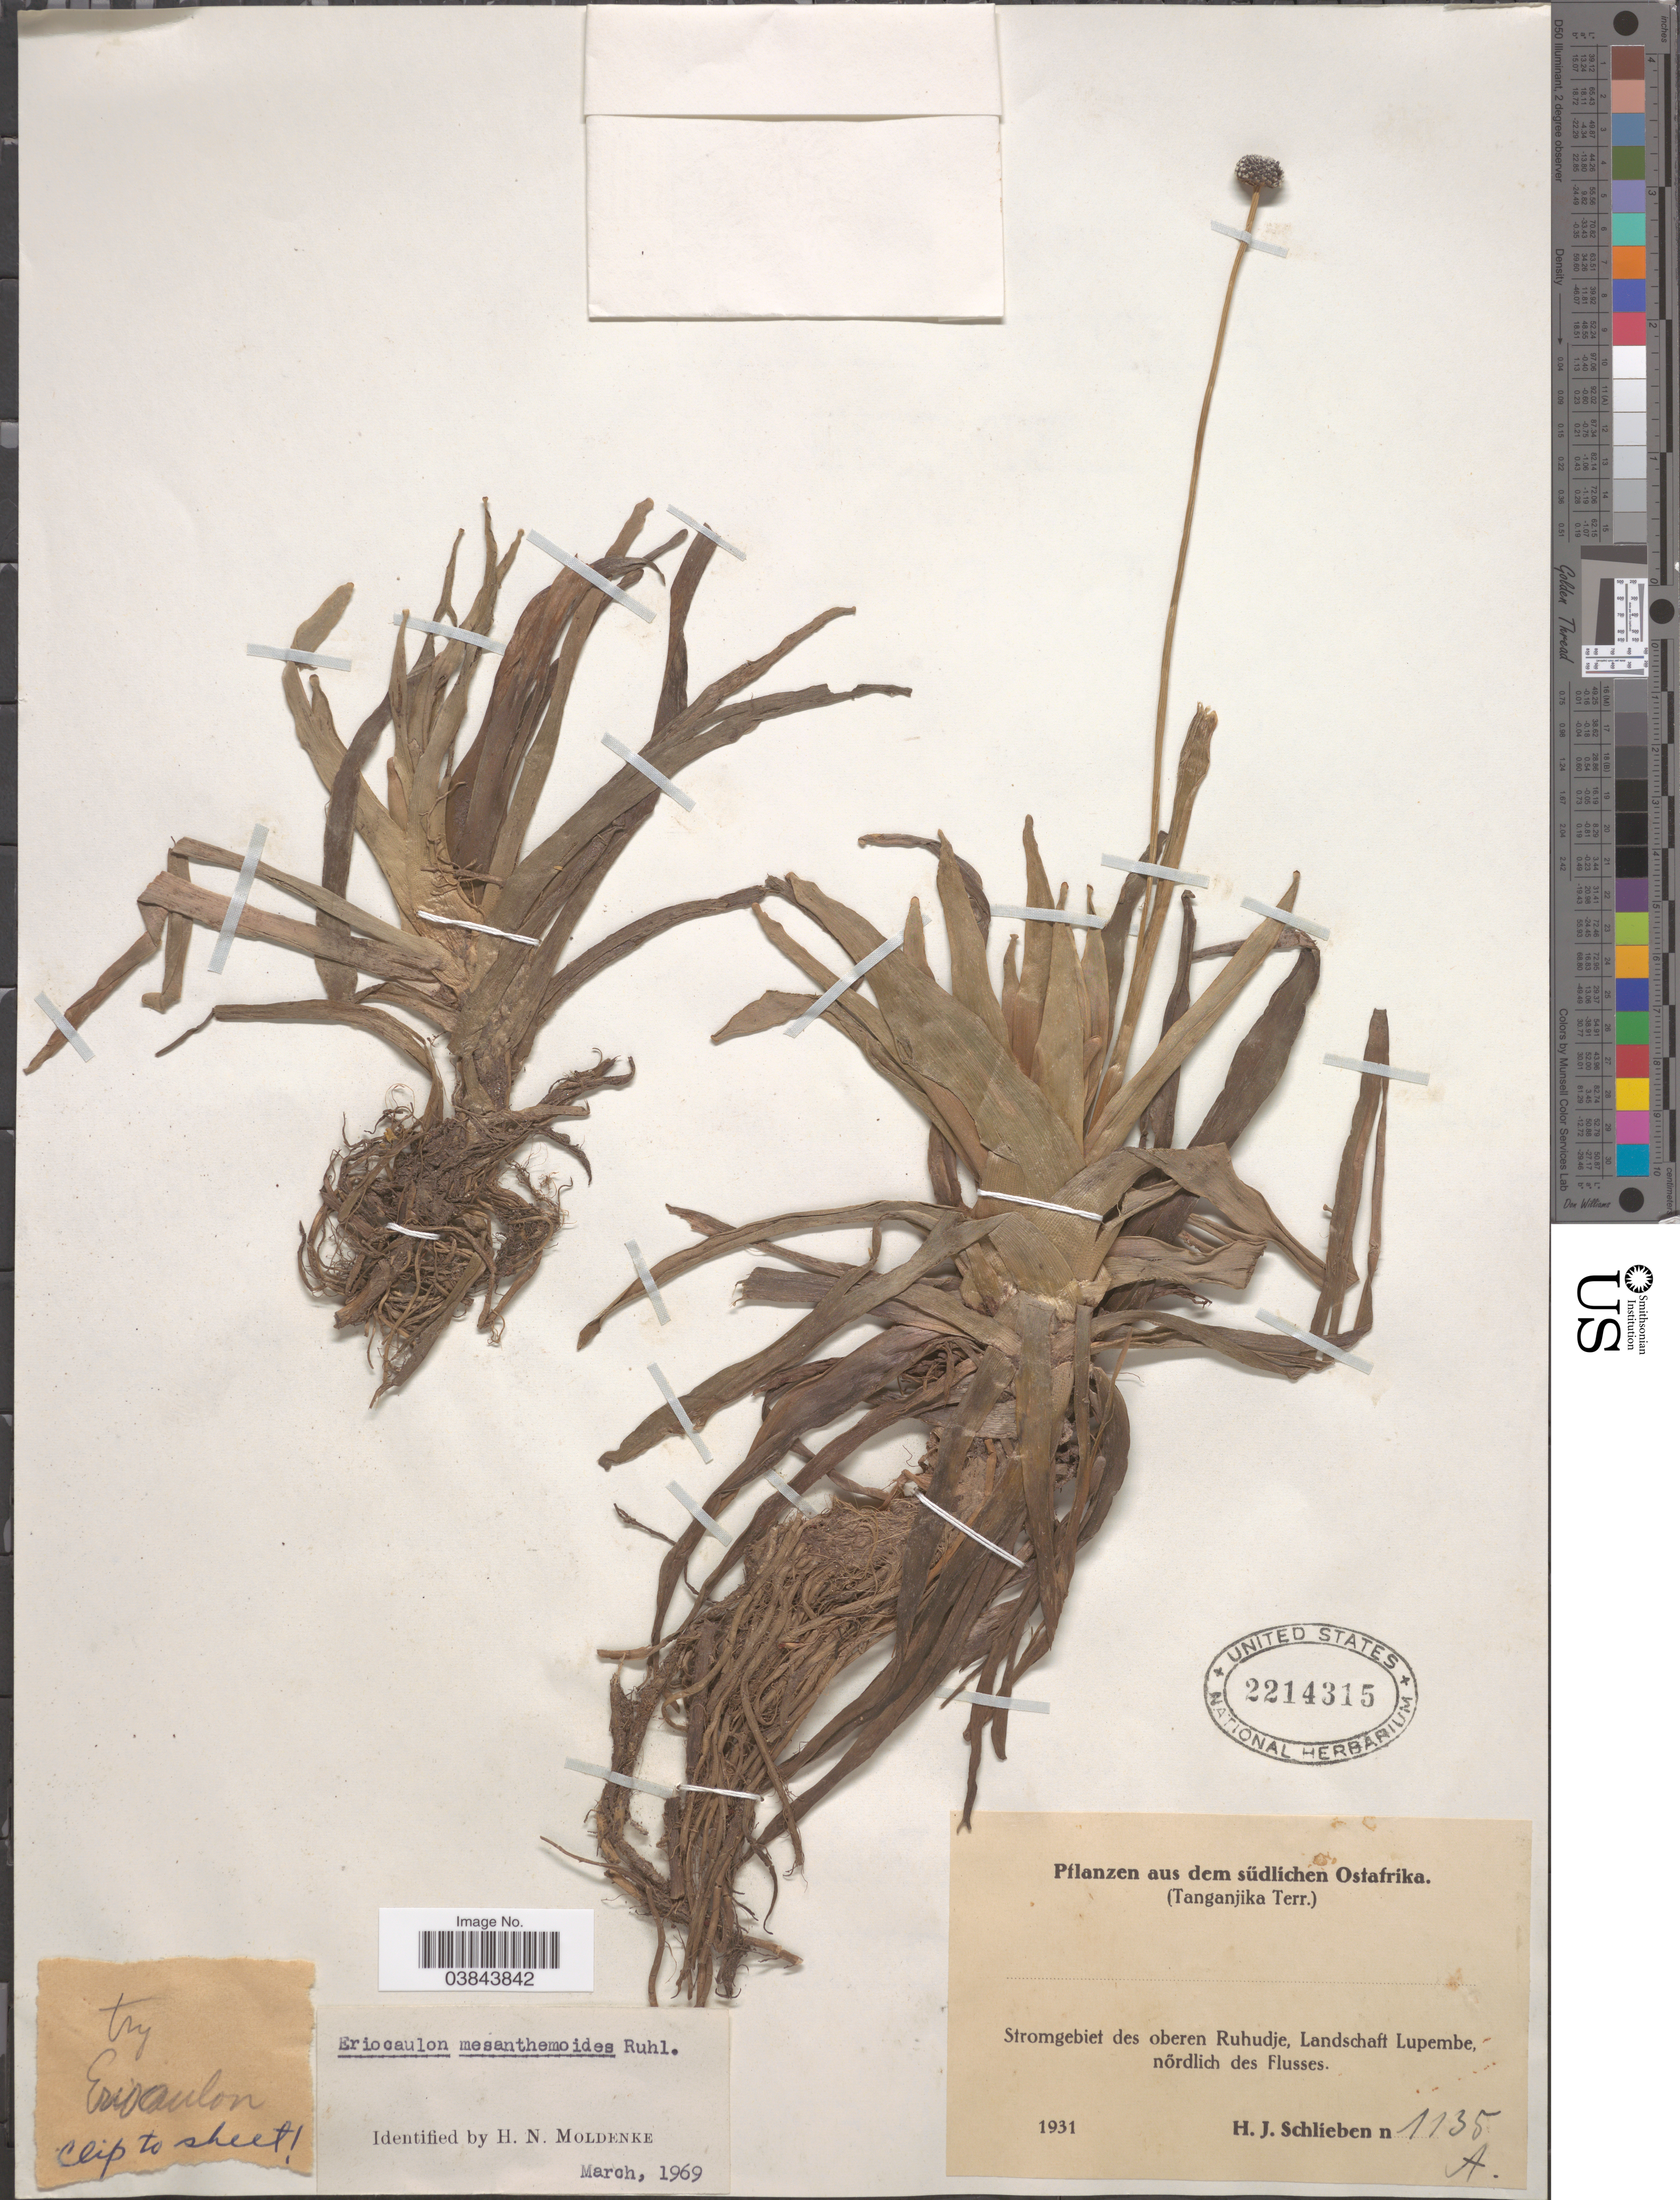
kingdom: Plantae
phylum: Tracheophyta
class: Liliopsida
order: Poales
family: Eriocaulaceae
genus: Eriocaulon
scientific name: Eriocaulon mesanthemoides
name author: Ruhland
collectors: H. J. Schlieben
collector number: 1135A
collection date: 1931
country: Tanzania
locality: Südlichen Ostafrika. (Tanganjika Terr.). Stromgebiet des oberen Ruhudje, Landschaft Lupembe, nördlich des Flusses.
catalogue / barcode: US 2214315